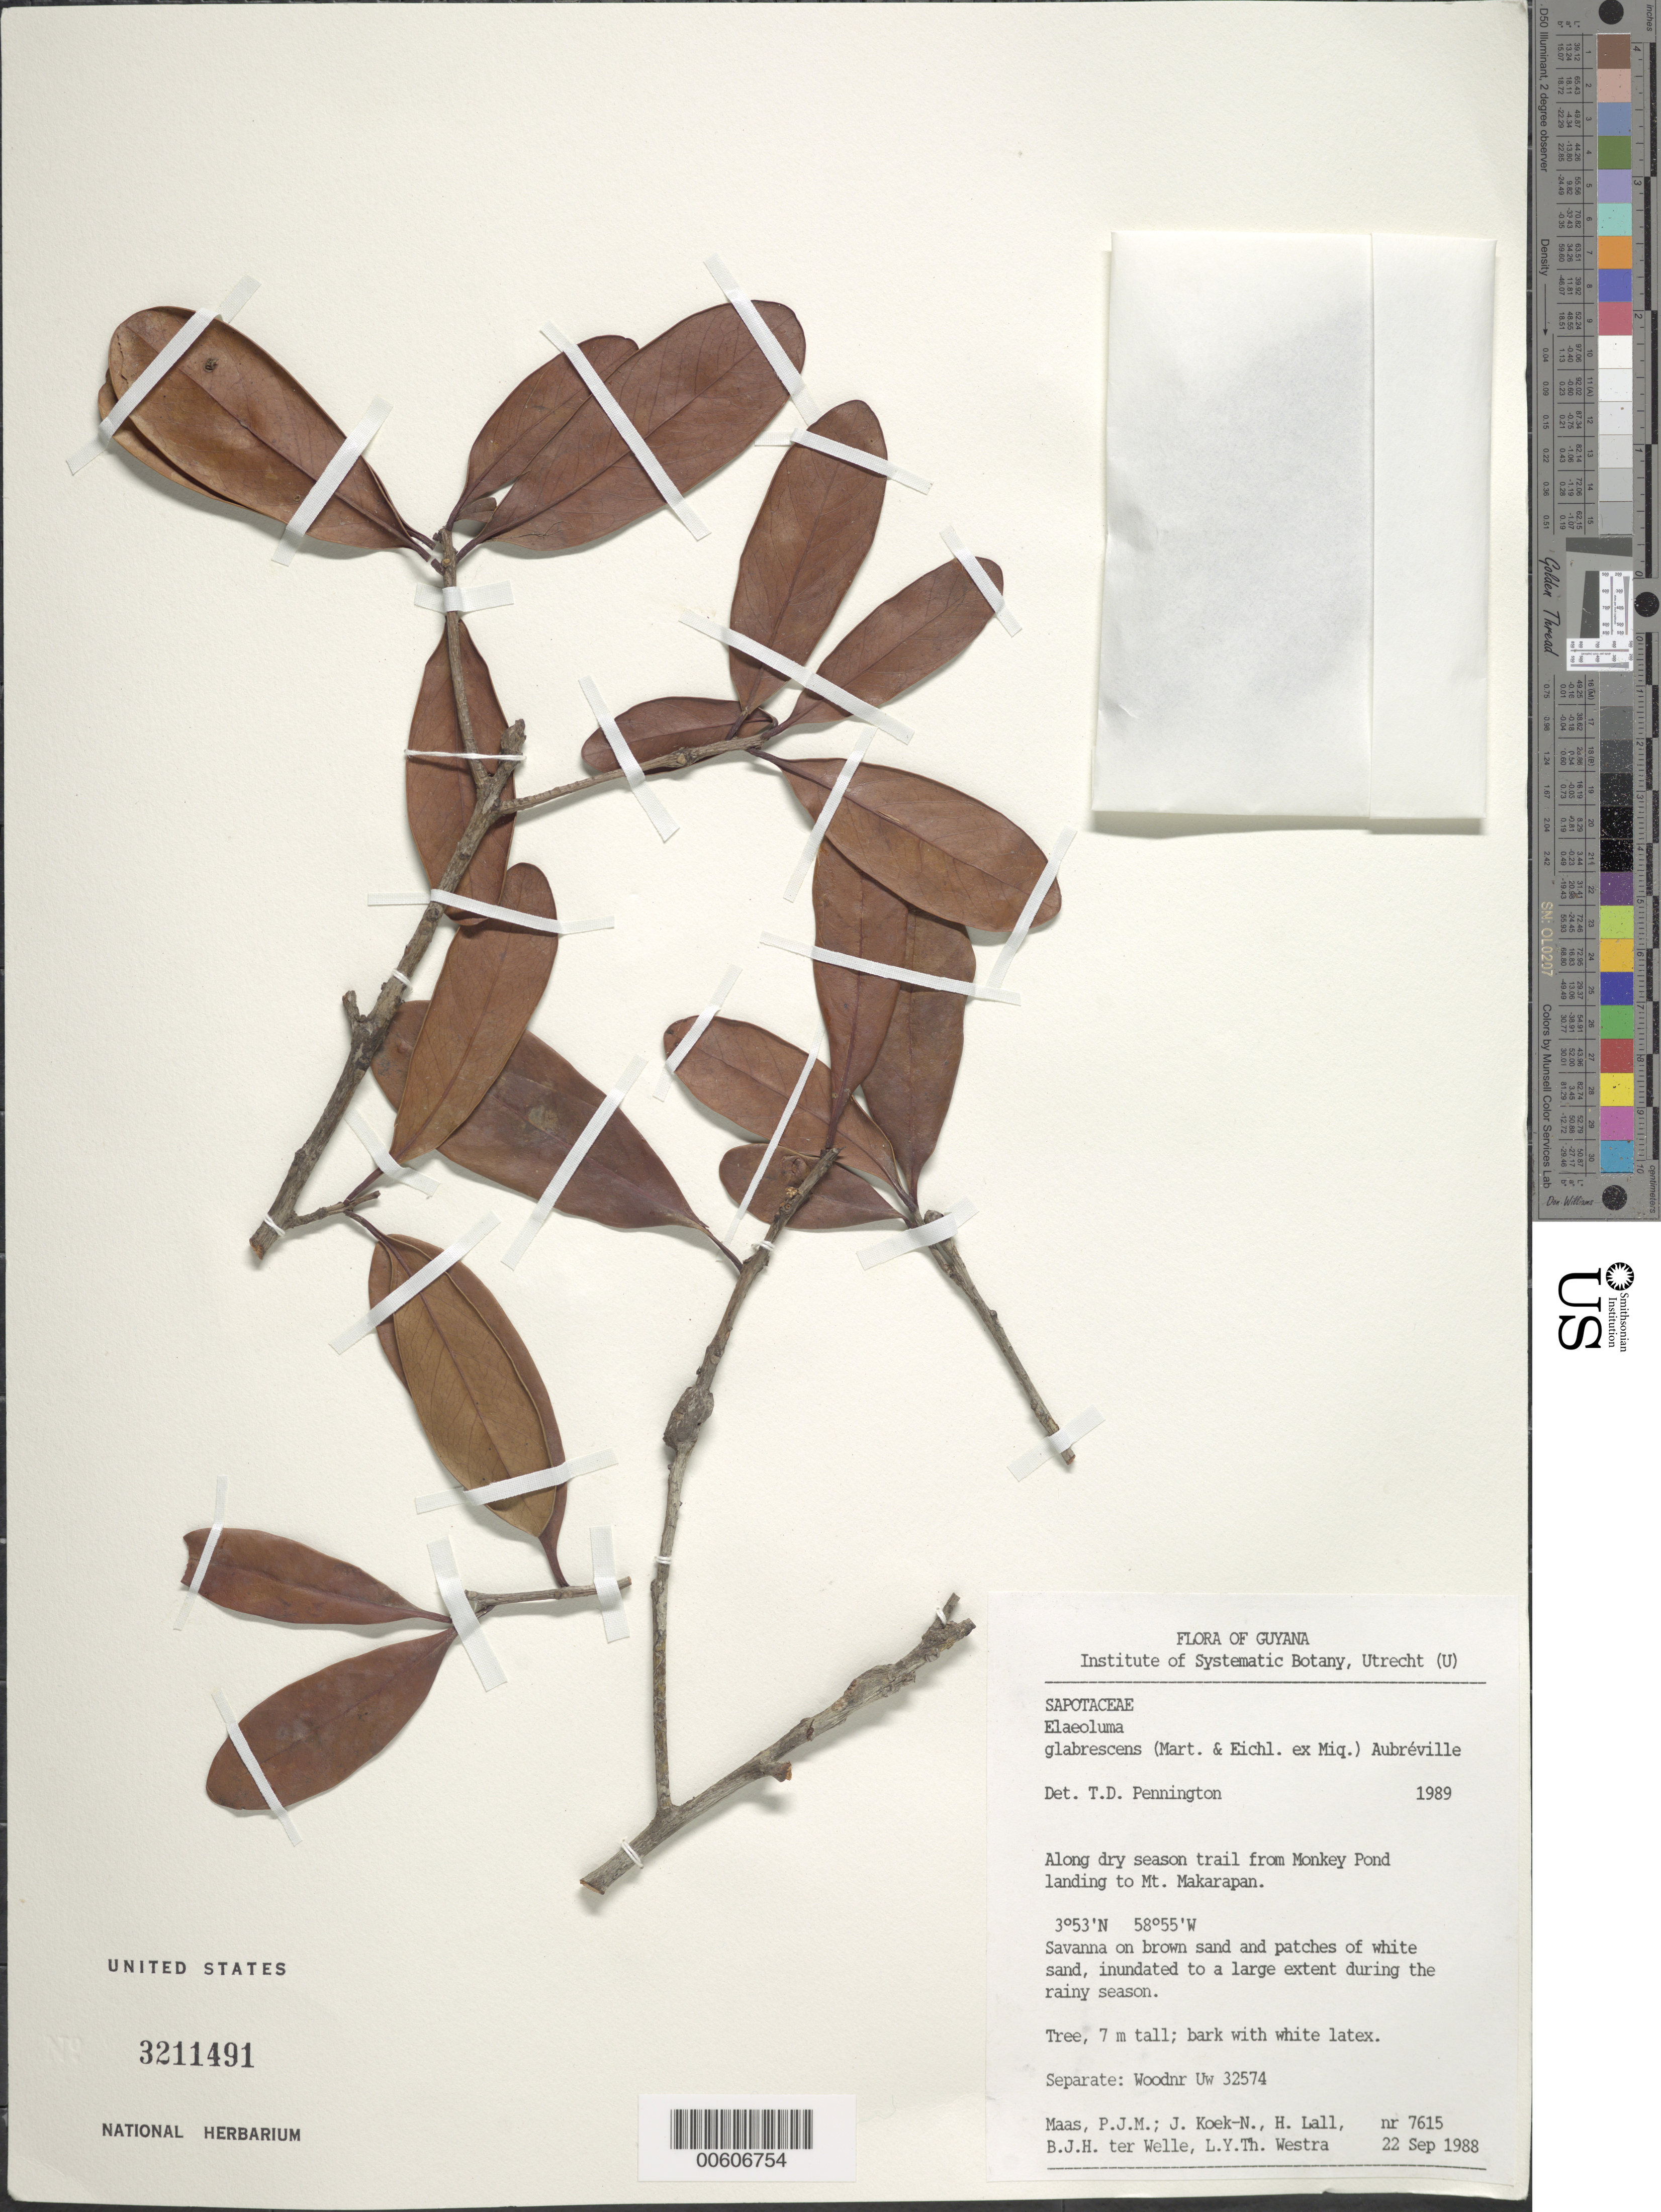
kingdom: Plantae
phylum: Tracheophyta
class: Magnoliopsida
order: Ericales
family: Sapotaceae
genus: Elaeoluma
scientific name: Elaeoluma glabrescens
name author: (Mart. & Eichler) Aubrév.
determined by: Pennington, T. D., (K)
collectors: P. Maas, J. Koek-Noorman, H. Lall, B. Welle & L. Y. T. Westra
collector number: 7615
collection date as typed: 22-Sep-88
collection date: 1988-09-22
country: Guyana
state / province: U. Takutu-U. Essequibo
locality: Monkey Pond landing, dry season trail to Mt. Makarapan; Rupununi River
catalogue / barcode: US 3211491